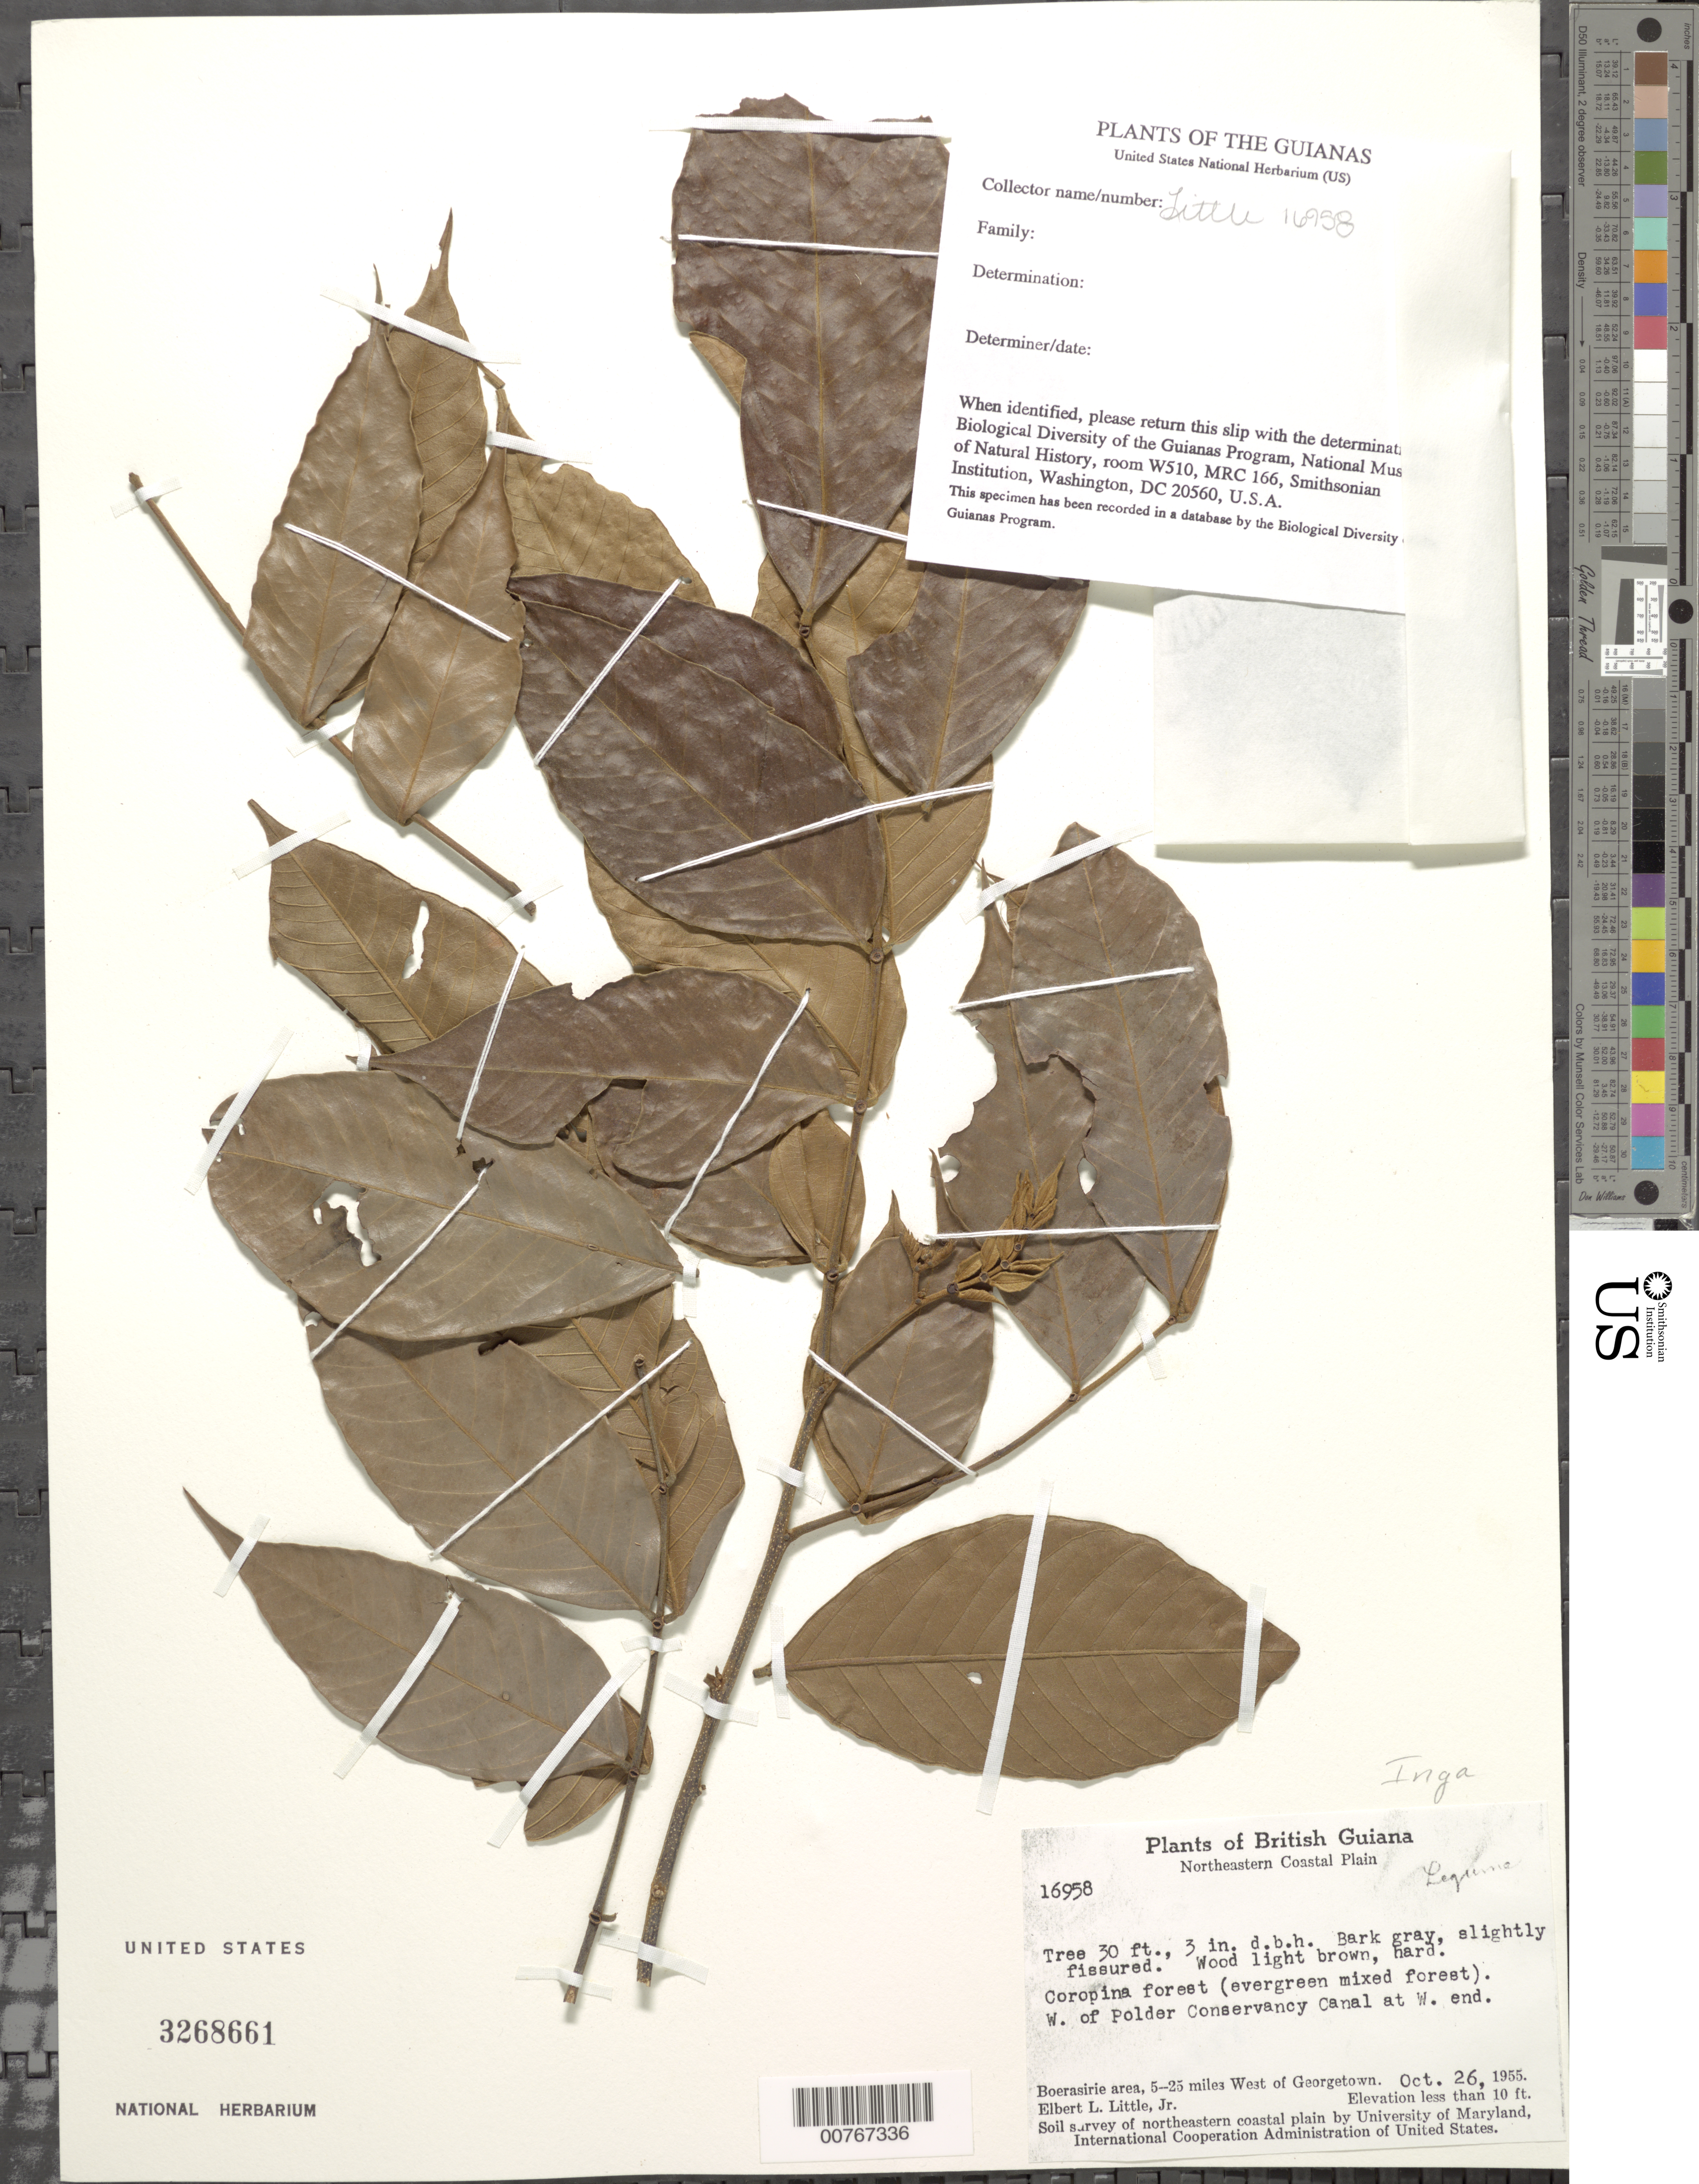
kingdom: Plantae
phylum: Tracheophyta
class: Magnoliopsida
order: Fabales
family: Fabaceae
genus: Inga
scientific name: Inga sp.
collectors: E. L. Little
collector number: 16958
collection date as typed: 26-Oct-55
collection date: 1955-10-26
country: Guyana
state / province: Essequibo Isl-W. Demerara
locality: Boerasirie area, 5-25 mi. W of Georgetown, W of Polder Conservancy Canal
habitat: Coropina forest (evergreen mixed forest)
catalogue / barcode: US 3268861